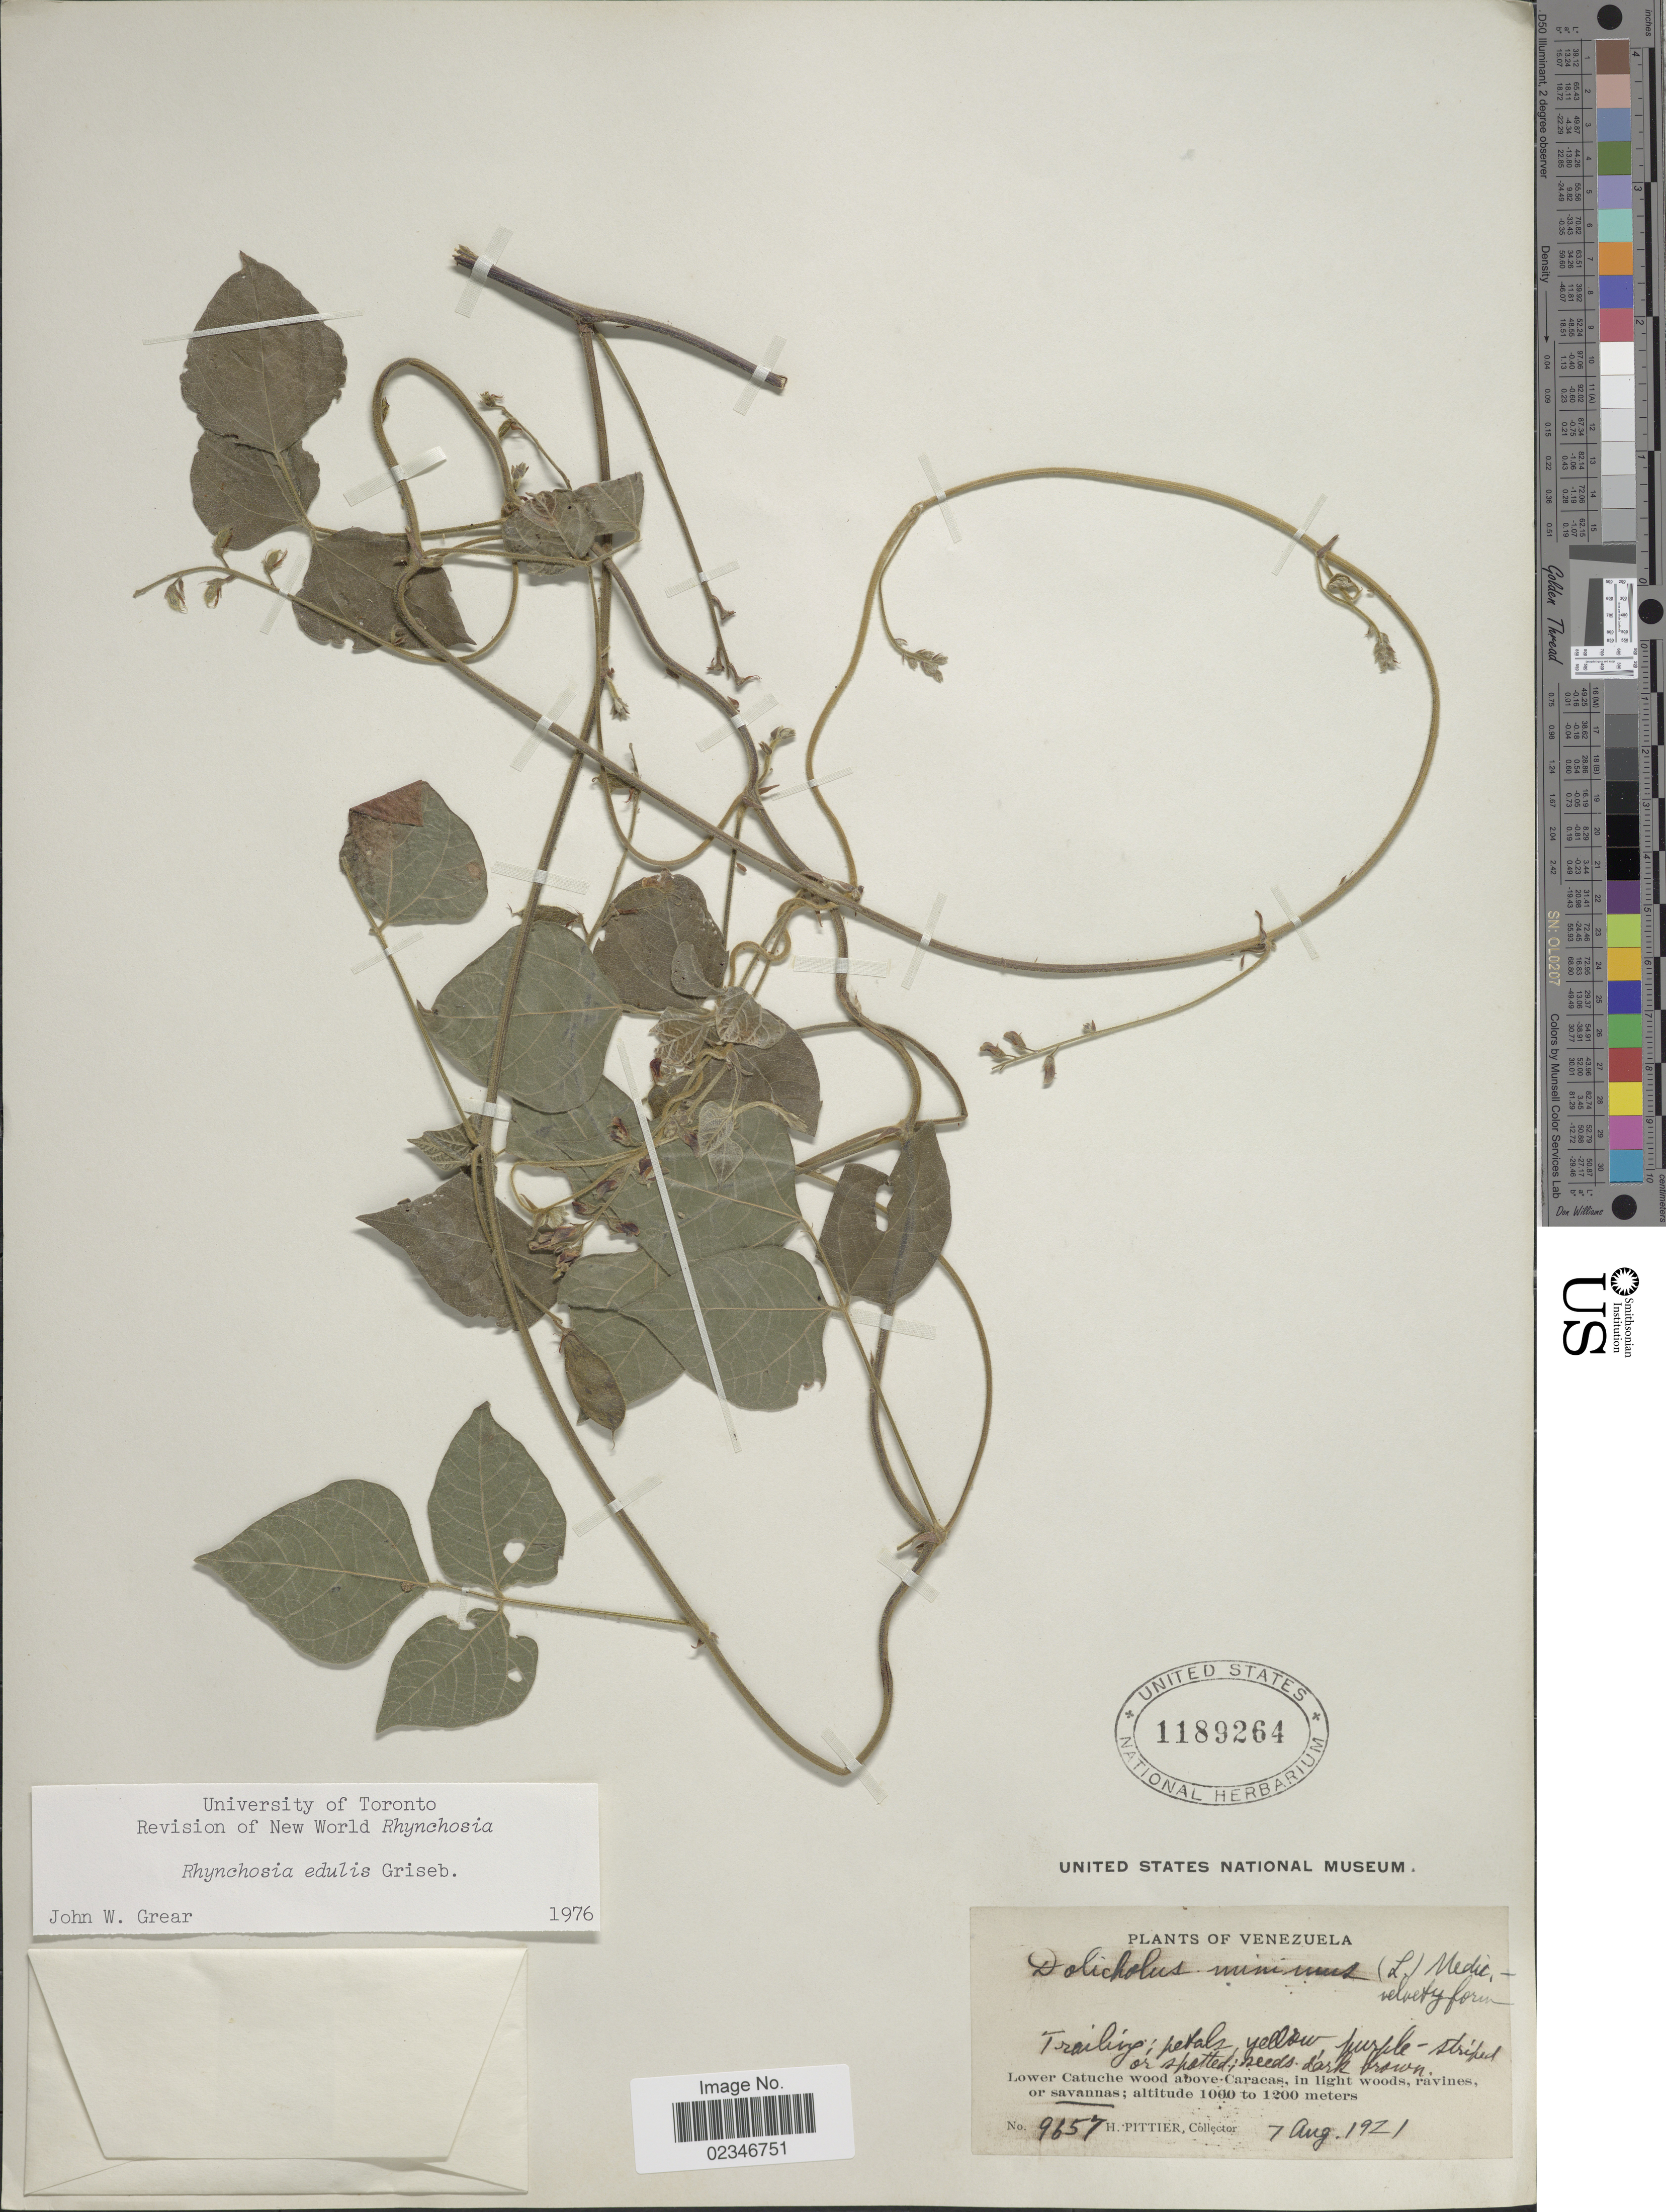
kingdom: Plantae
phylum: Tracheophyta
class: Magnoliopsida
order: Fabales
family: Fabaceae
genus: Rhynchosia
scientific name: Rhynchosia edulis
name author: Griseb.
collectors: H. F. Pittier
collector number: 9657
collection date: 1921-08-07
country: Venezuela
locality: Lower Catuche wood above Caracas, in light woods, ravines or savannas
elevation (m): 1000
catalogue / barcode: US 1189264